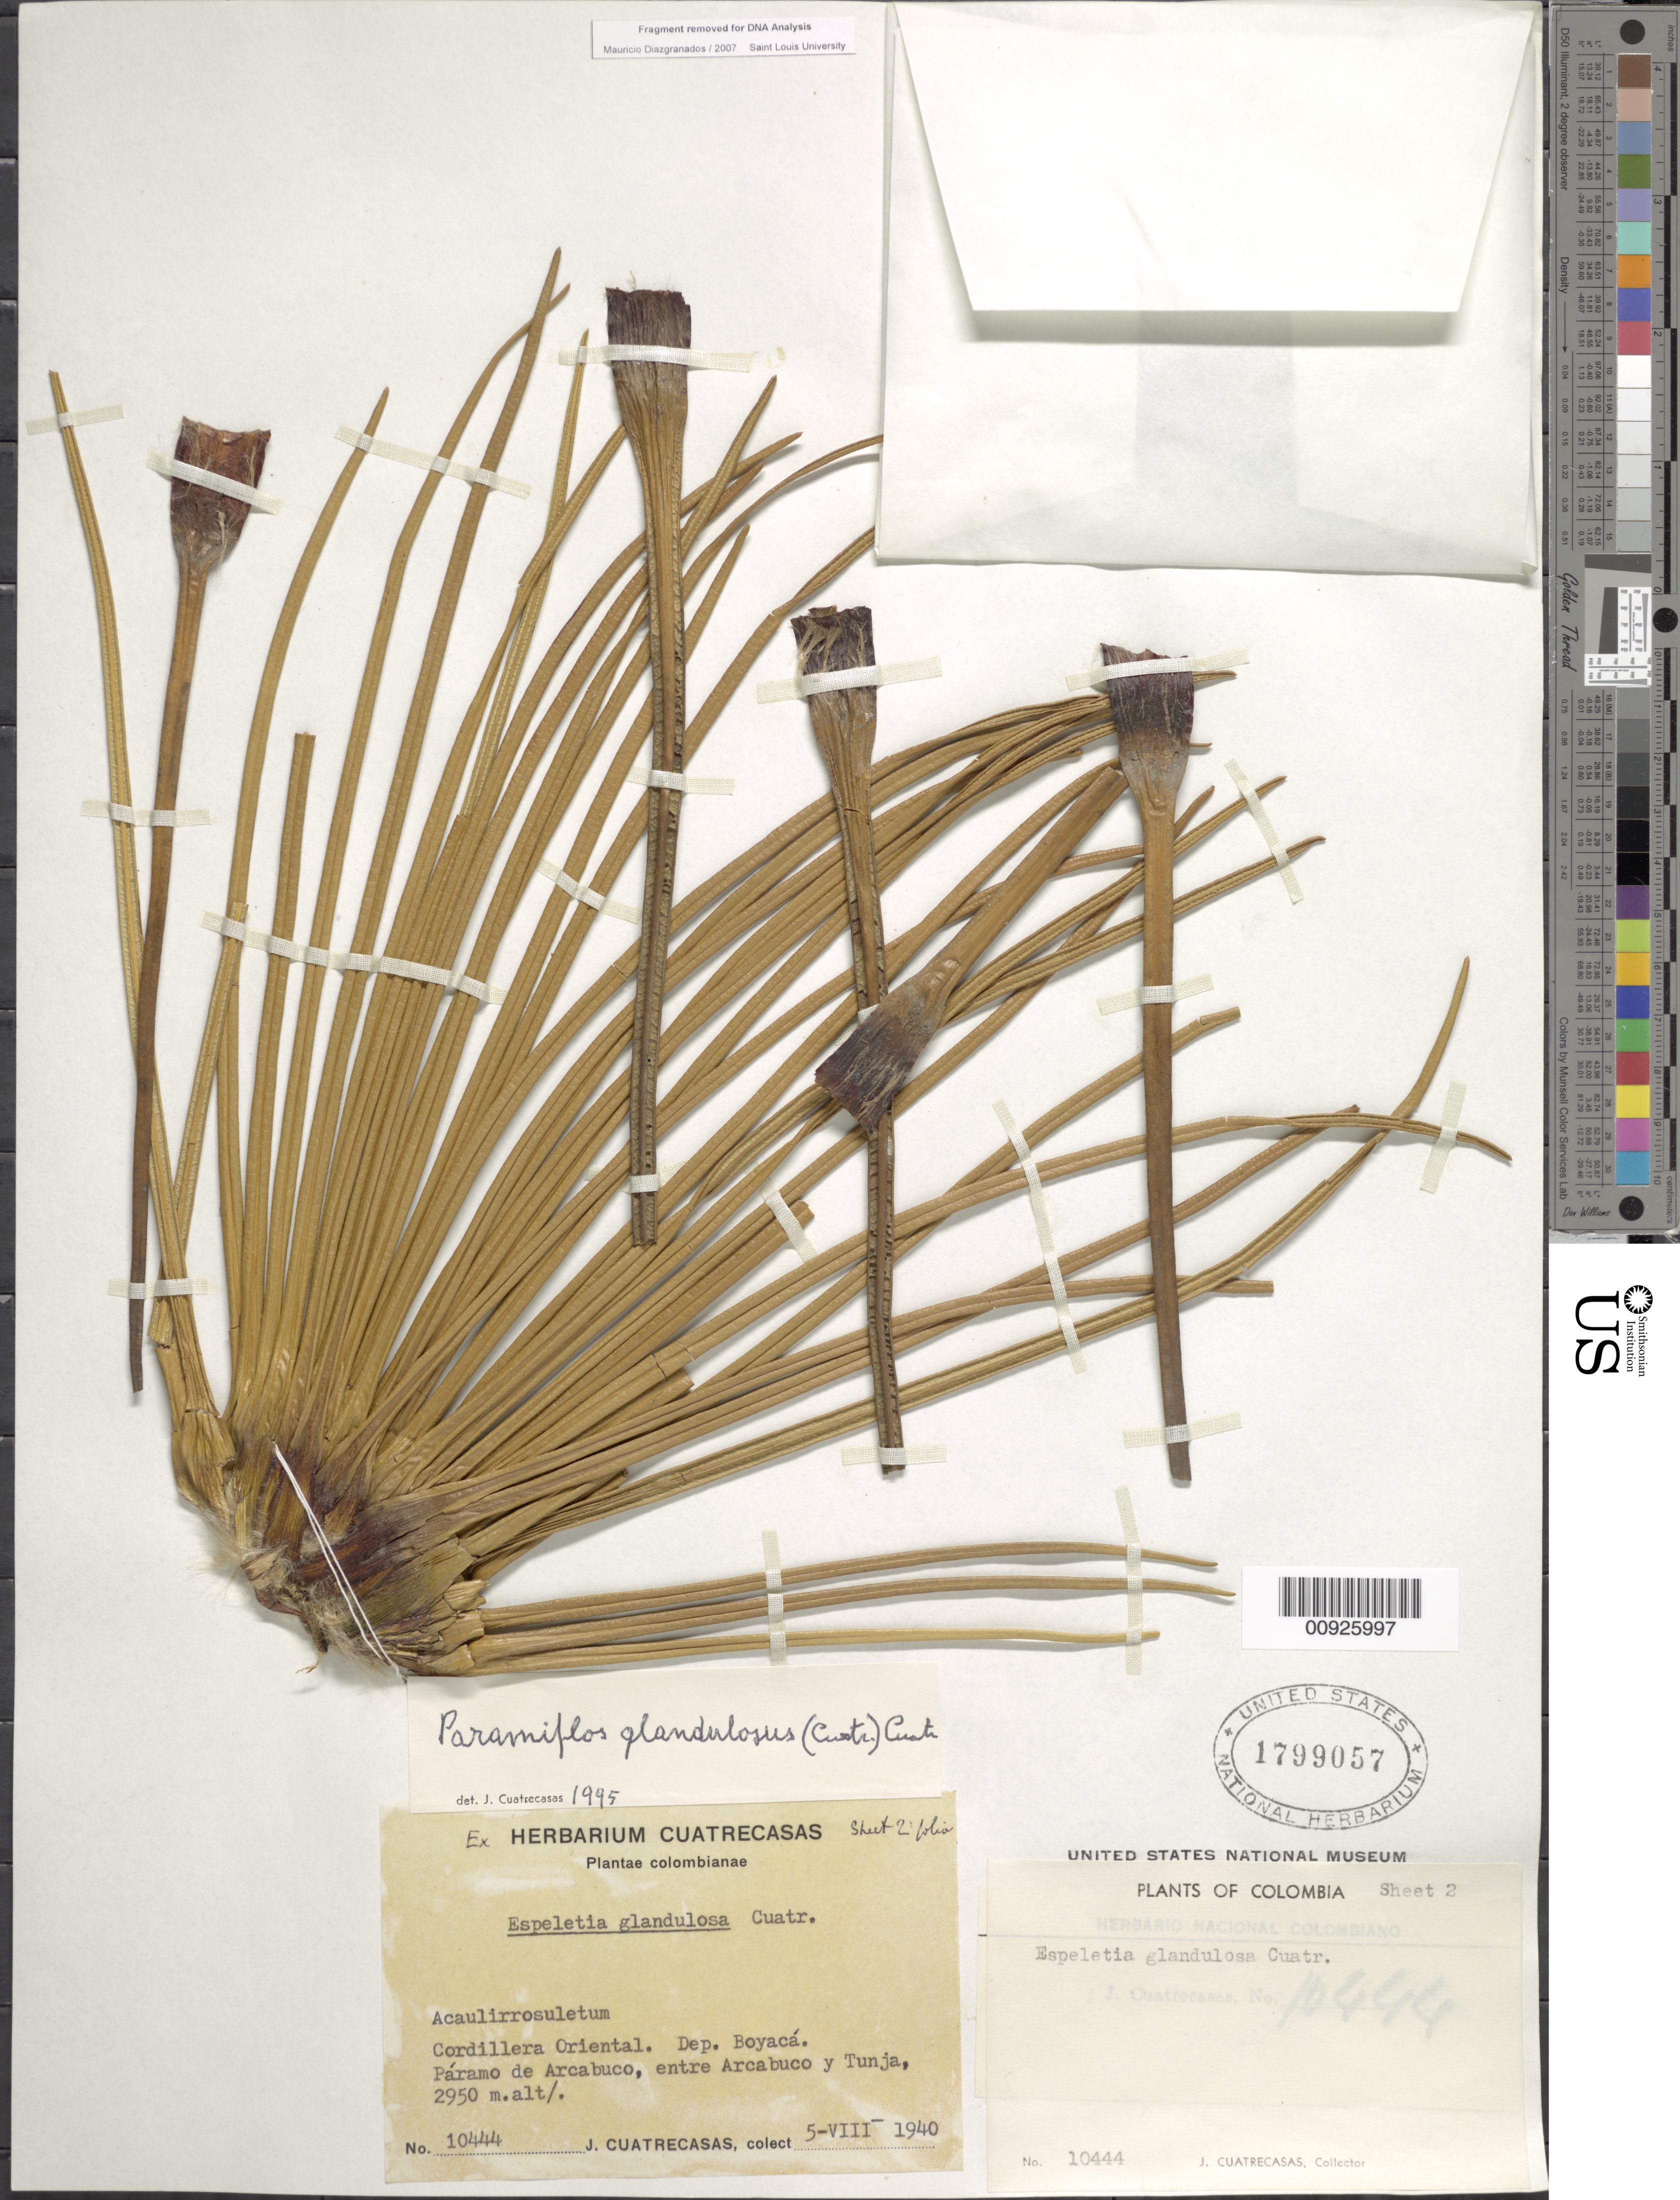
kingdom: Plantae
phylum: Tracheophyta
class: Magnoliopsida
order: Asterales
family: Asteraceae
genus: Paramiflos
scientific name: Paramiflos glandulosus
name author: (Cuatrec.) Cuatrec.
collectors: J. Cuatrecasas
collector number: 10444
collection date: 1940-08-05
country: Colombia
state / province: Boyacá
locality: P. de Arcabuco. Entre Arcabuco y Tunja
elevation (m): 2950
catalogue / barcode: US 1799057